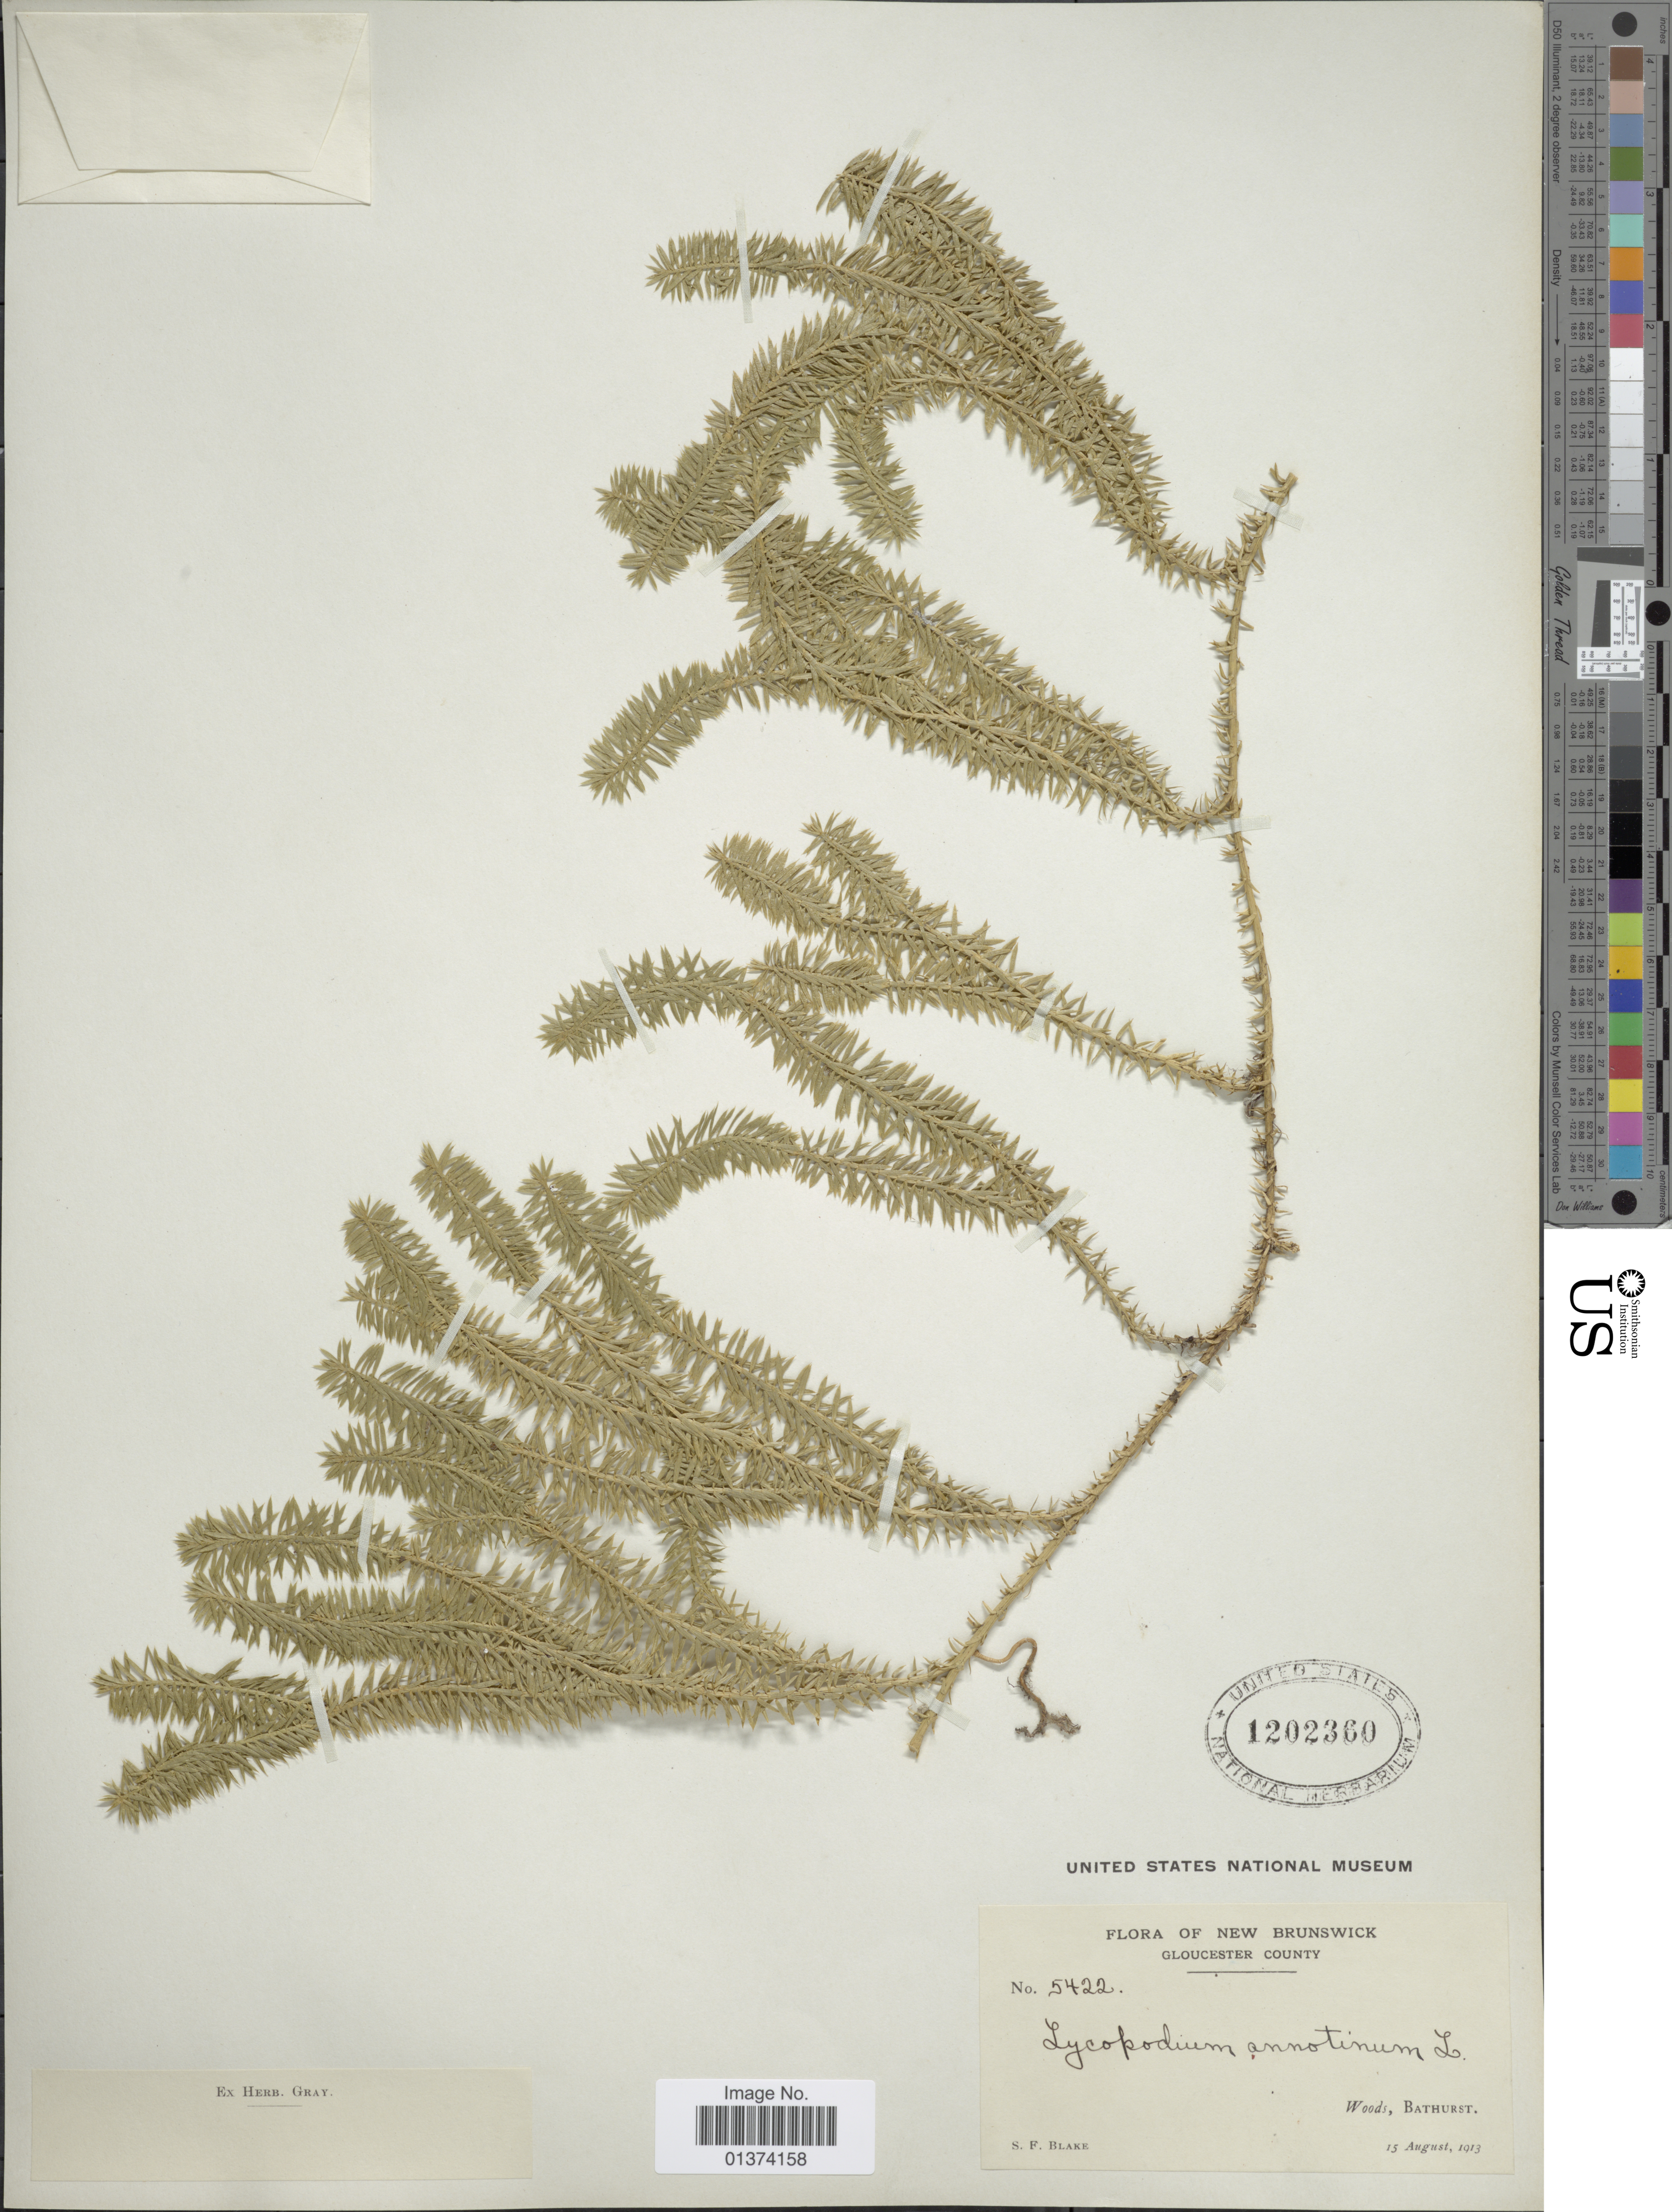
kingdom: Plantae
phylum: Tracheophyta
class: Lycopodiopsida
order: Lycopodiales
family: Lycopodiaceae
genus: Spinulum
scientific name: Spinulum annotinum subsp. annotinum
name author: (L.) A. Haines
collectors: S. Blake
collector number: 5422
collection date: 1913-08-15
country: Canada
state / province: New Brunswick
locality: Gloucester County, Woods, Bathurst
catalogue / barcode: US 1202360